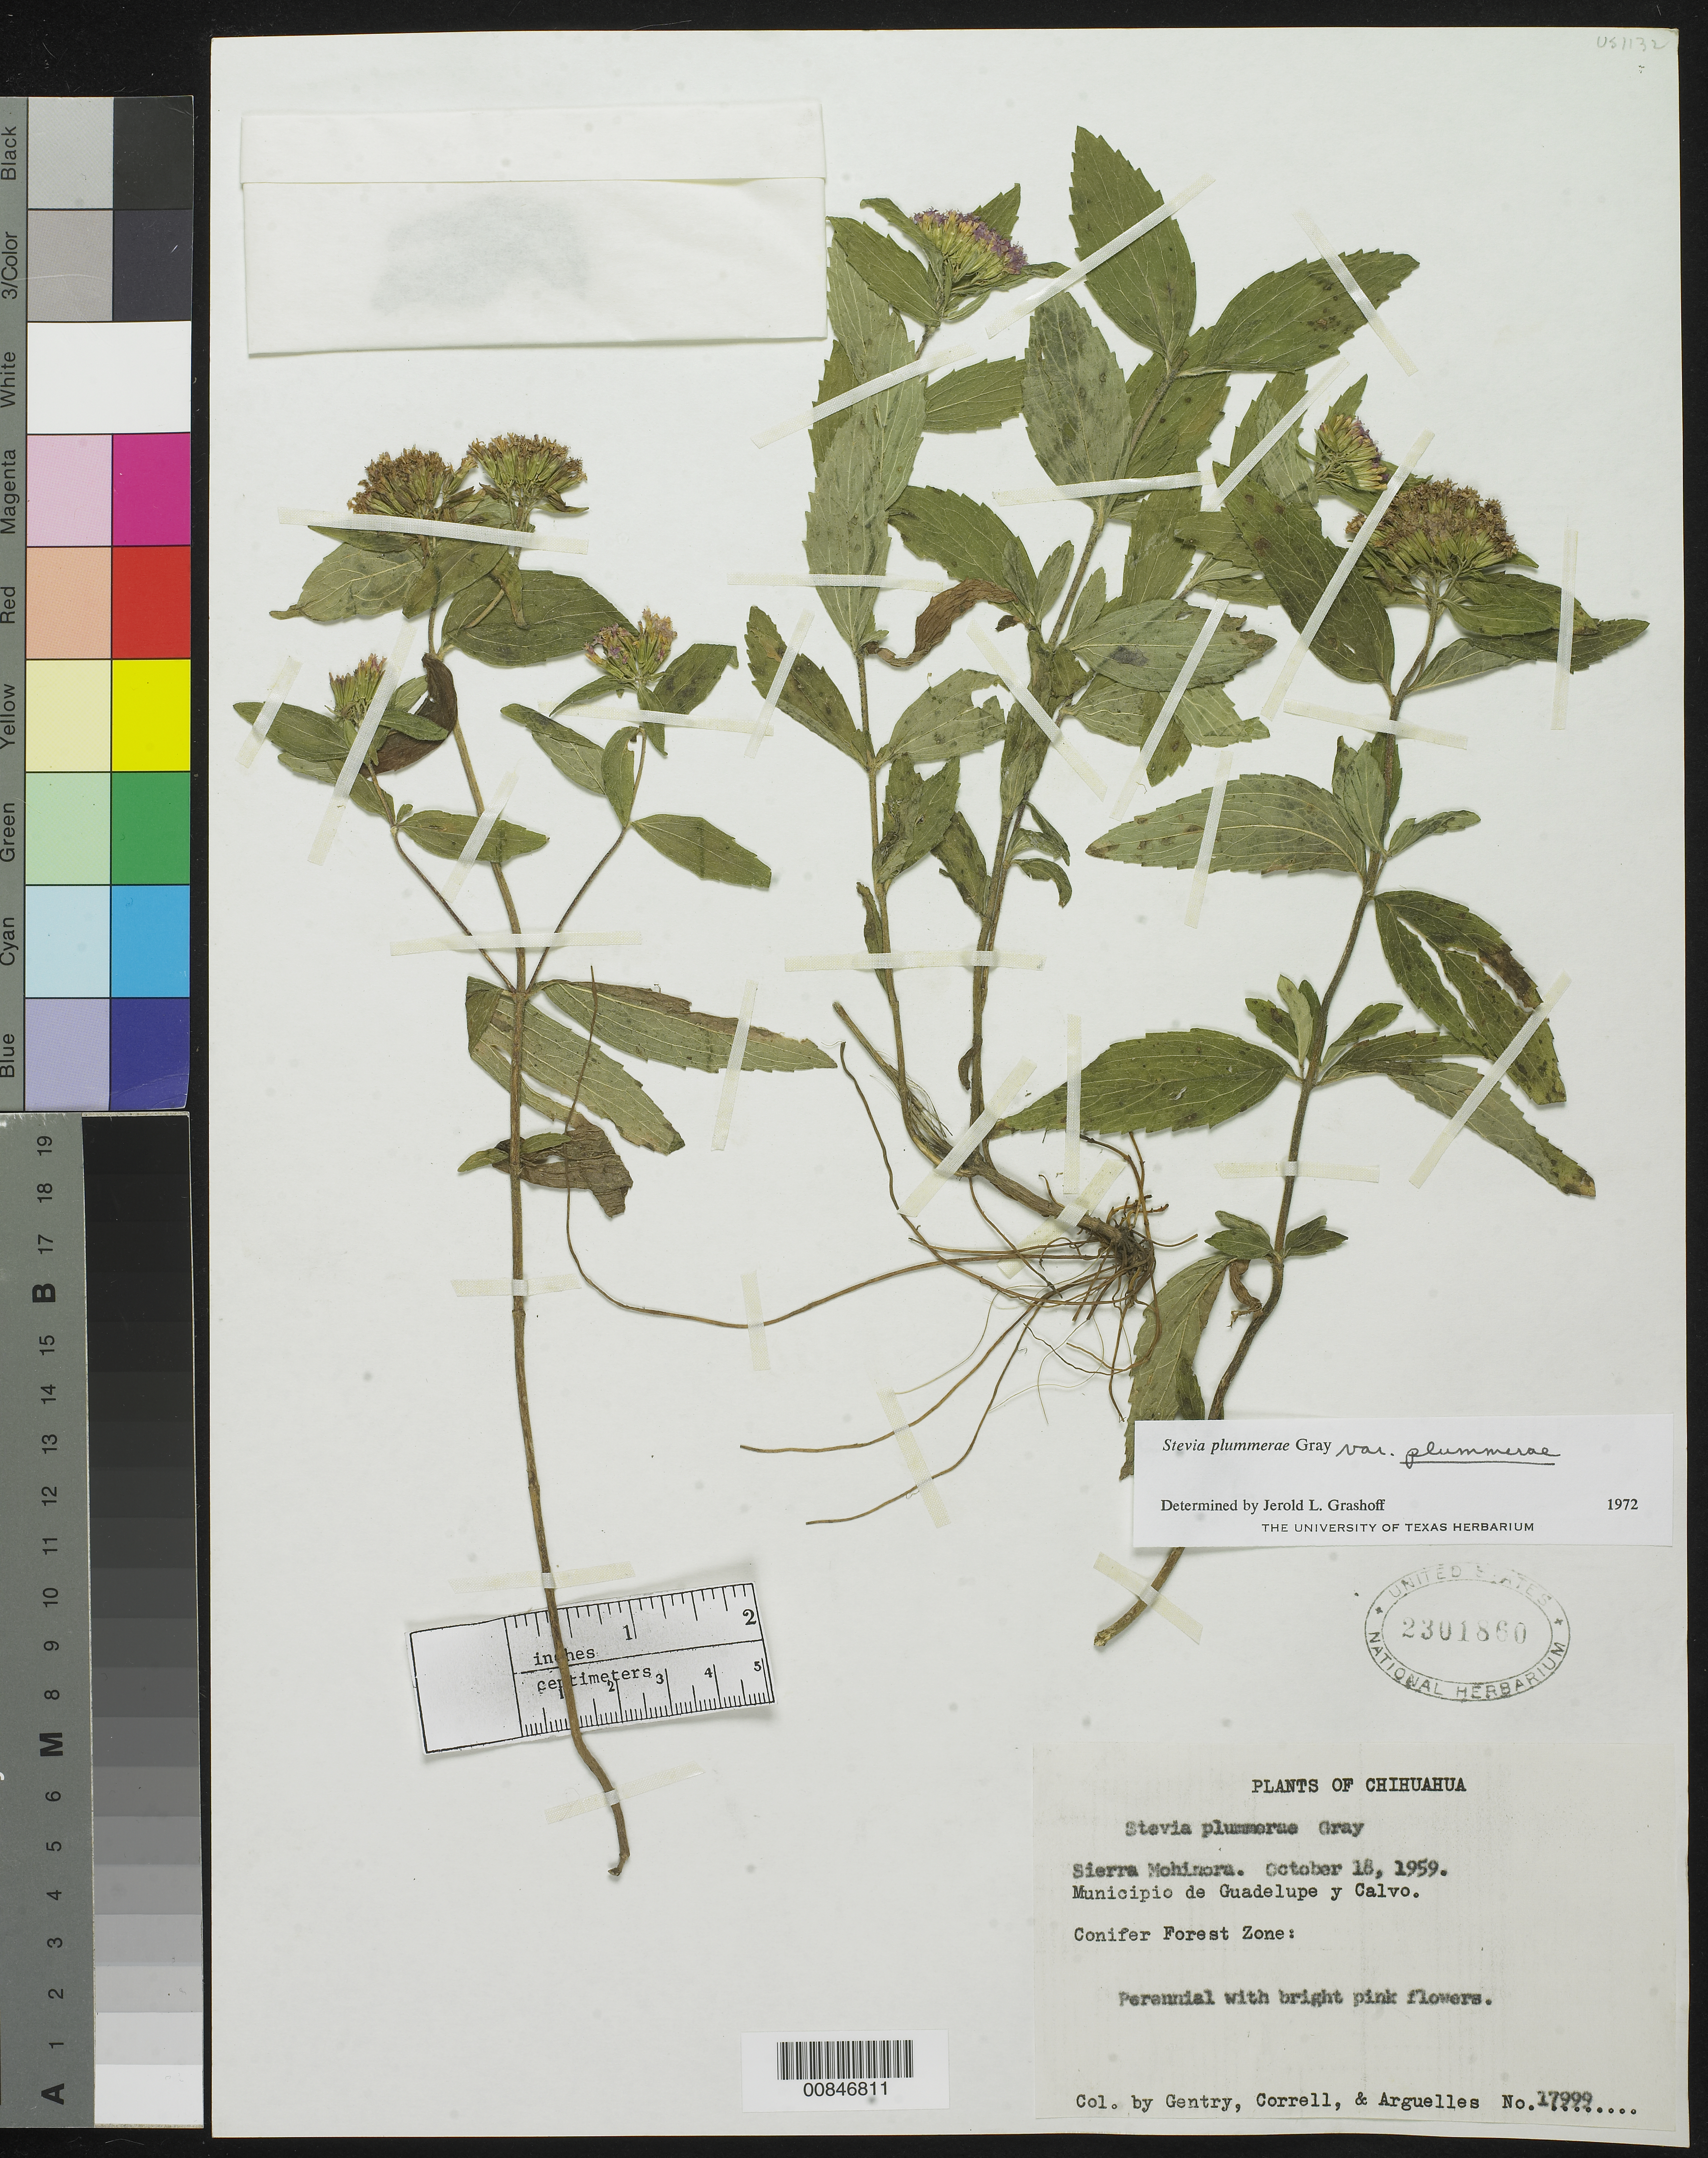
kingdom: Plantae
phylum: Tracheophyta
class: Magnoliopsida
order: Asterales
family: Asteraceae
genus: Stevia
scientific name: Stevia plummerae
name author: A. Gray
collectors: Gentry, --, -- Correll & Arguelles, --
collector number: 17999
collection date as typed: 18 Oct 1959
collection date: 1959-10-18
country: Mexico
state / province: Chihuahua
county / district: Guadalupe y Calvo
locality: Sierra Mohinora.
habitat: Conifer forest zone.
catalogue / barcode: US 2301860